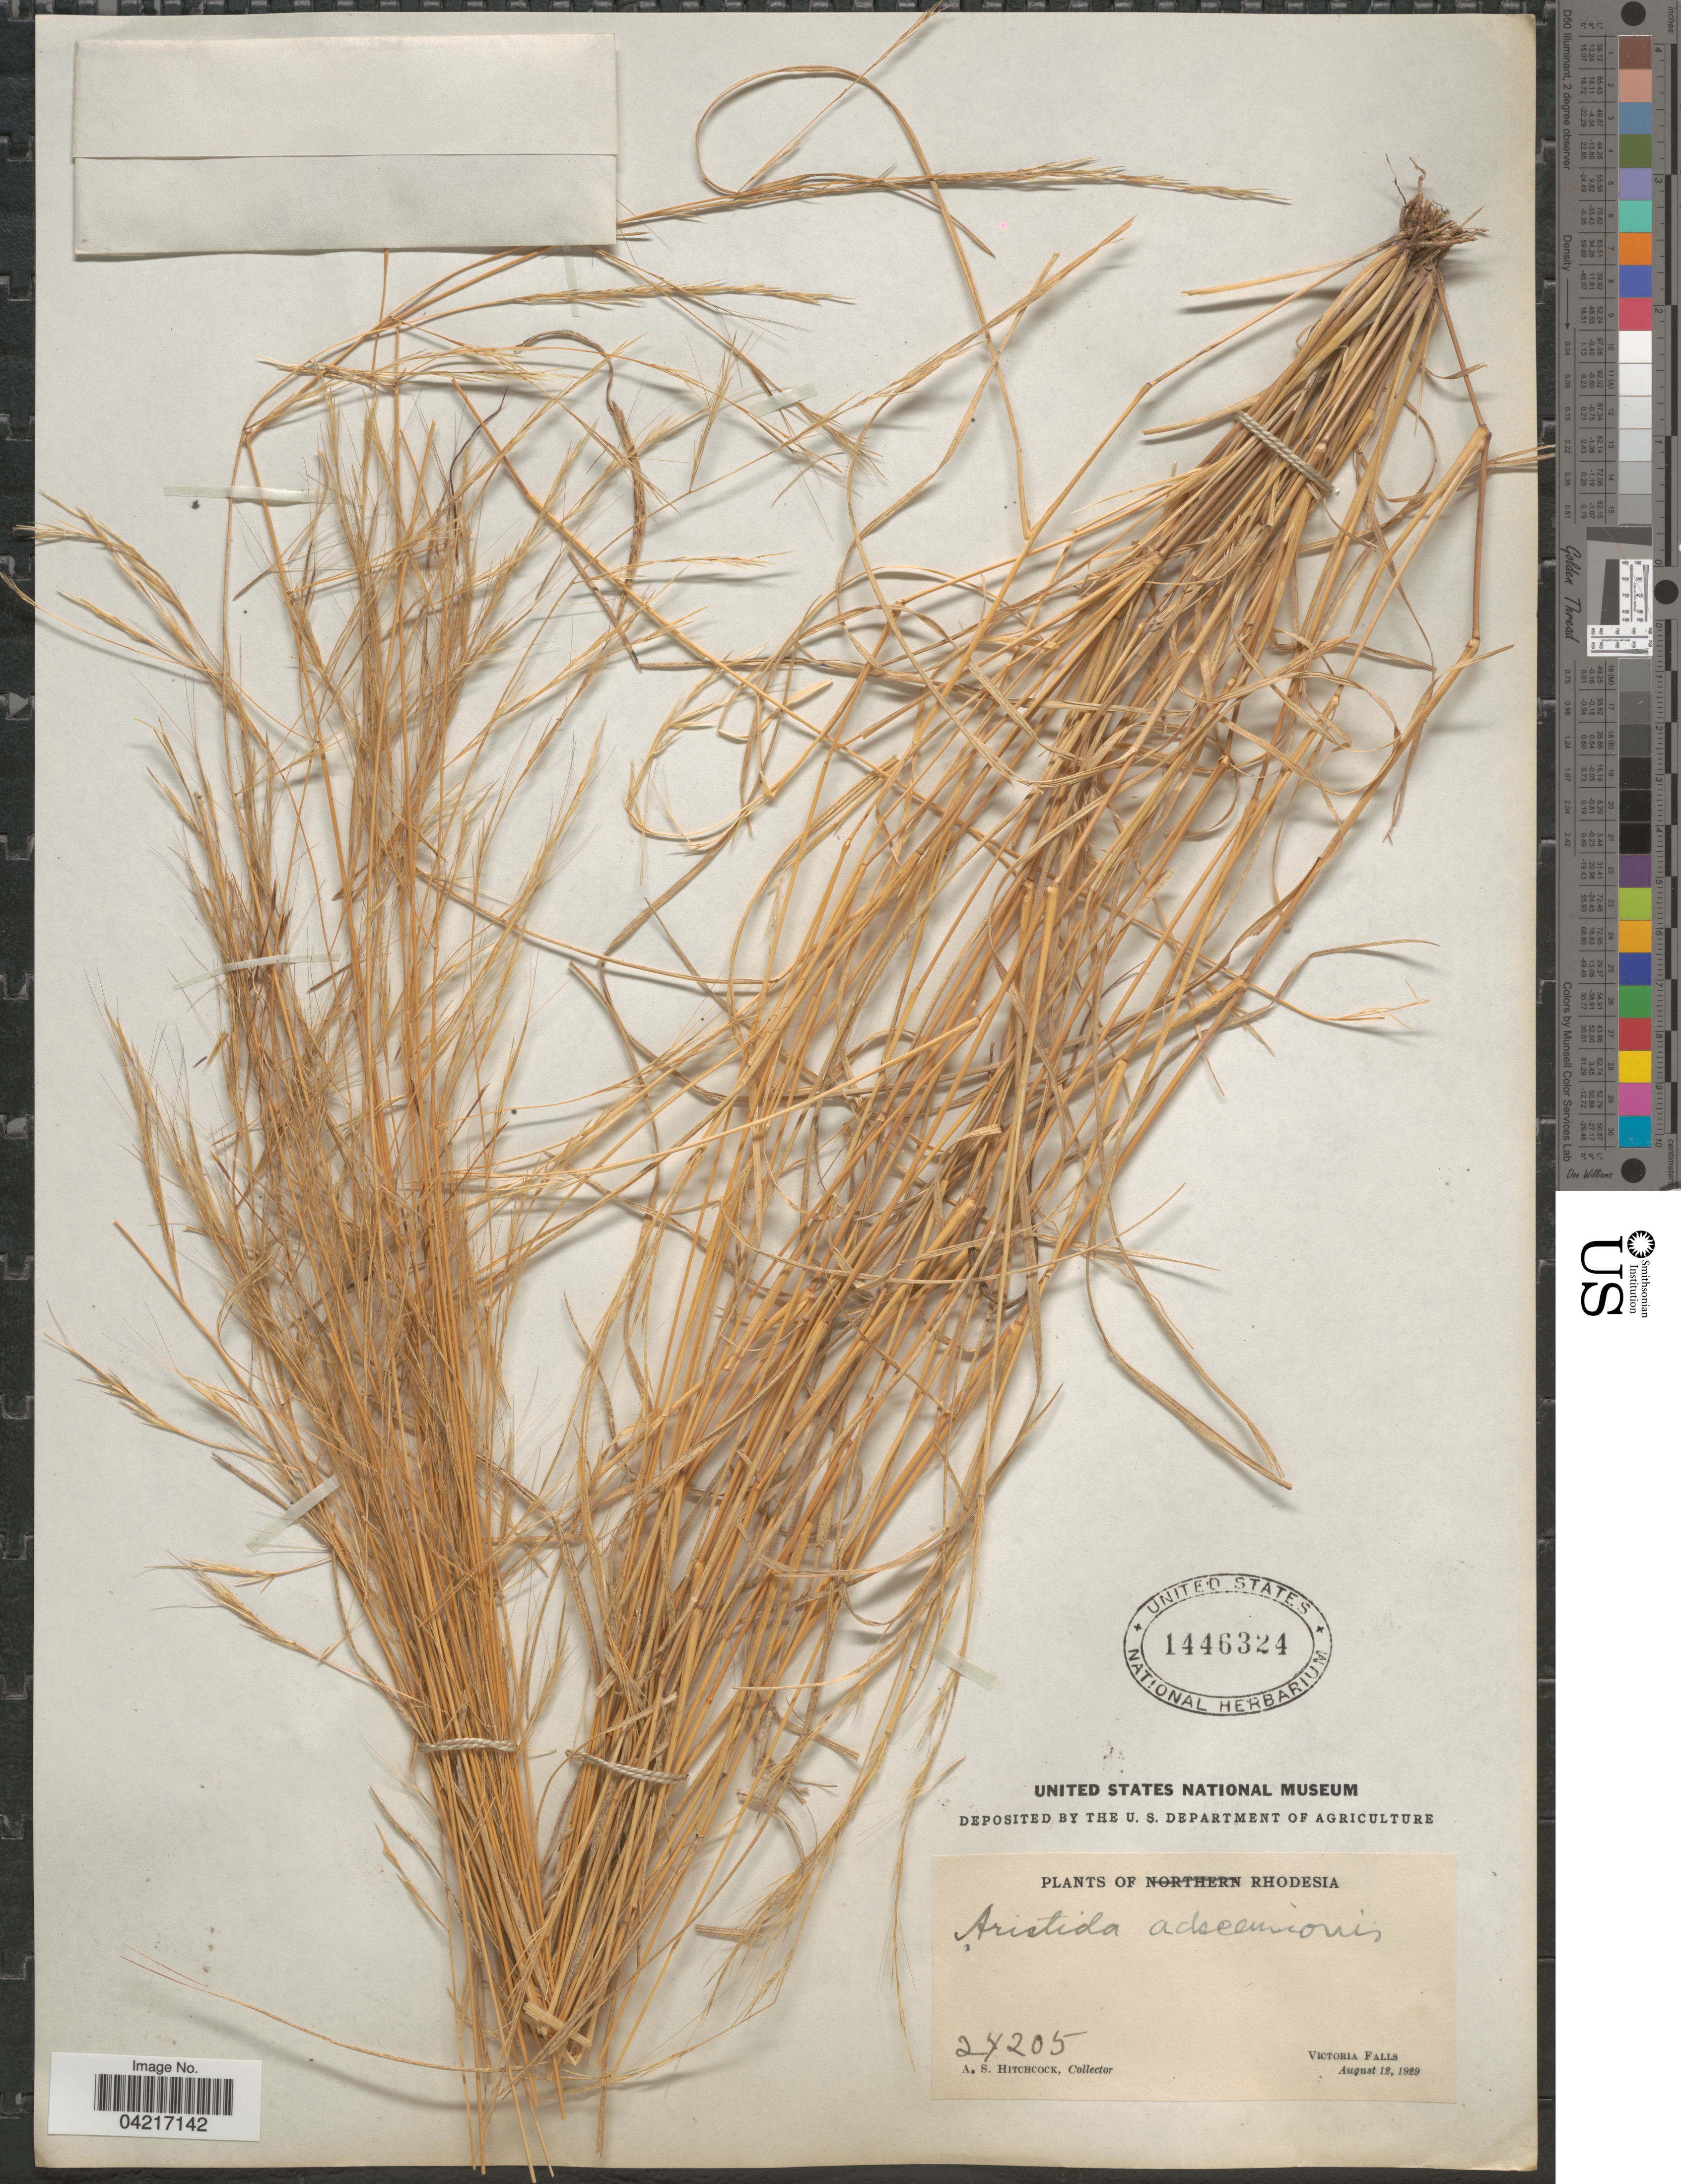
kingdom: Plantae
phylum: Tracheophyta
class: Liliopsida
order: Poales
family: Poaceae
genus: Aristida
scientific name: Aristida adscensionis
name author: L.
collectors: A. S. Hitchcock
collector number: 24205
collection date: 1929-08-12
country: Zimbabwe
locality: Rhodesia. Victoria Falls.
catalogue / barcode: US 1446324